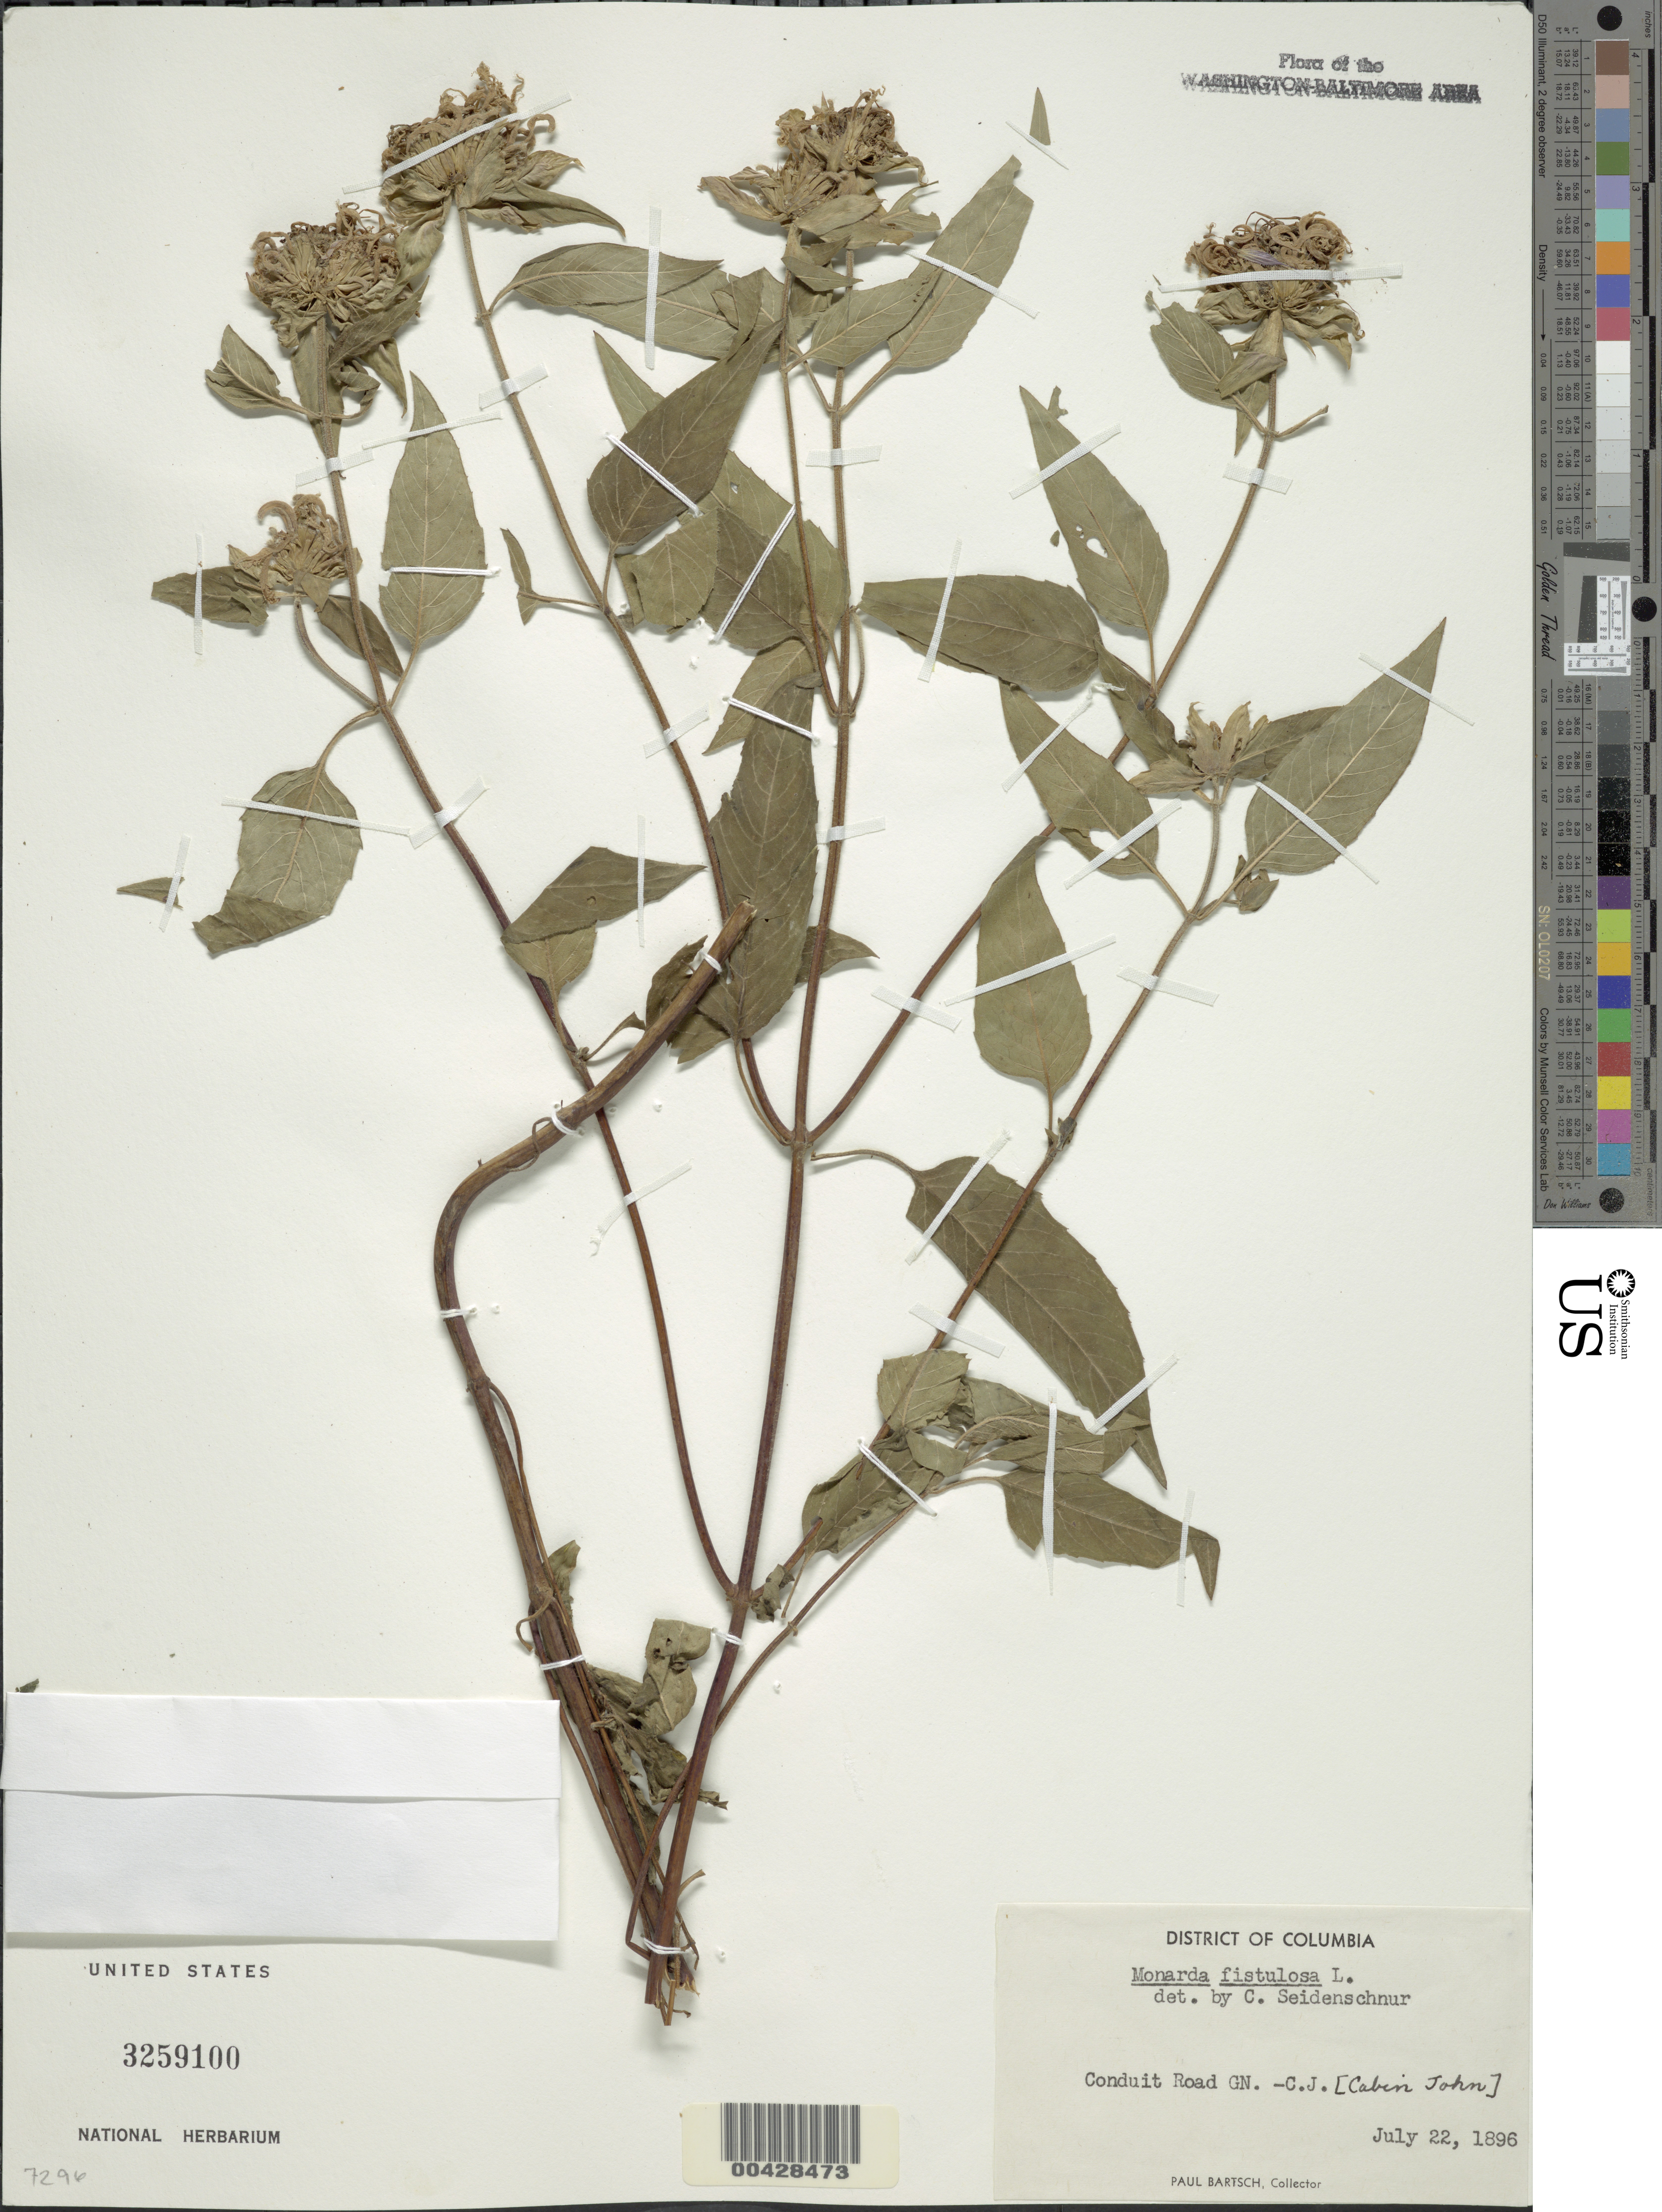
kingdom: Plantae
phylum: Tracheophyta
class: Magnoliopsida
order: Lamiales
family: Lamiaceae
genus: Monarda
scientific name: Monarda fistulosa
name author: L.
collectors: P. Bartsch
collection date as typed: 01 May 1896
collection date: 1896-05-01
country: United States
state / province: Maryland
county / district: Montgomery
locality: Conduit Road N of Cabin John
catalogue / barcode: US 3259100